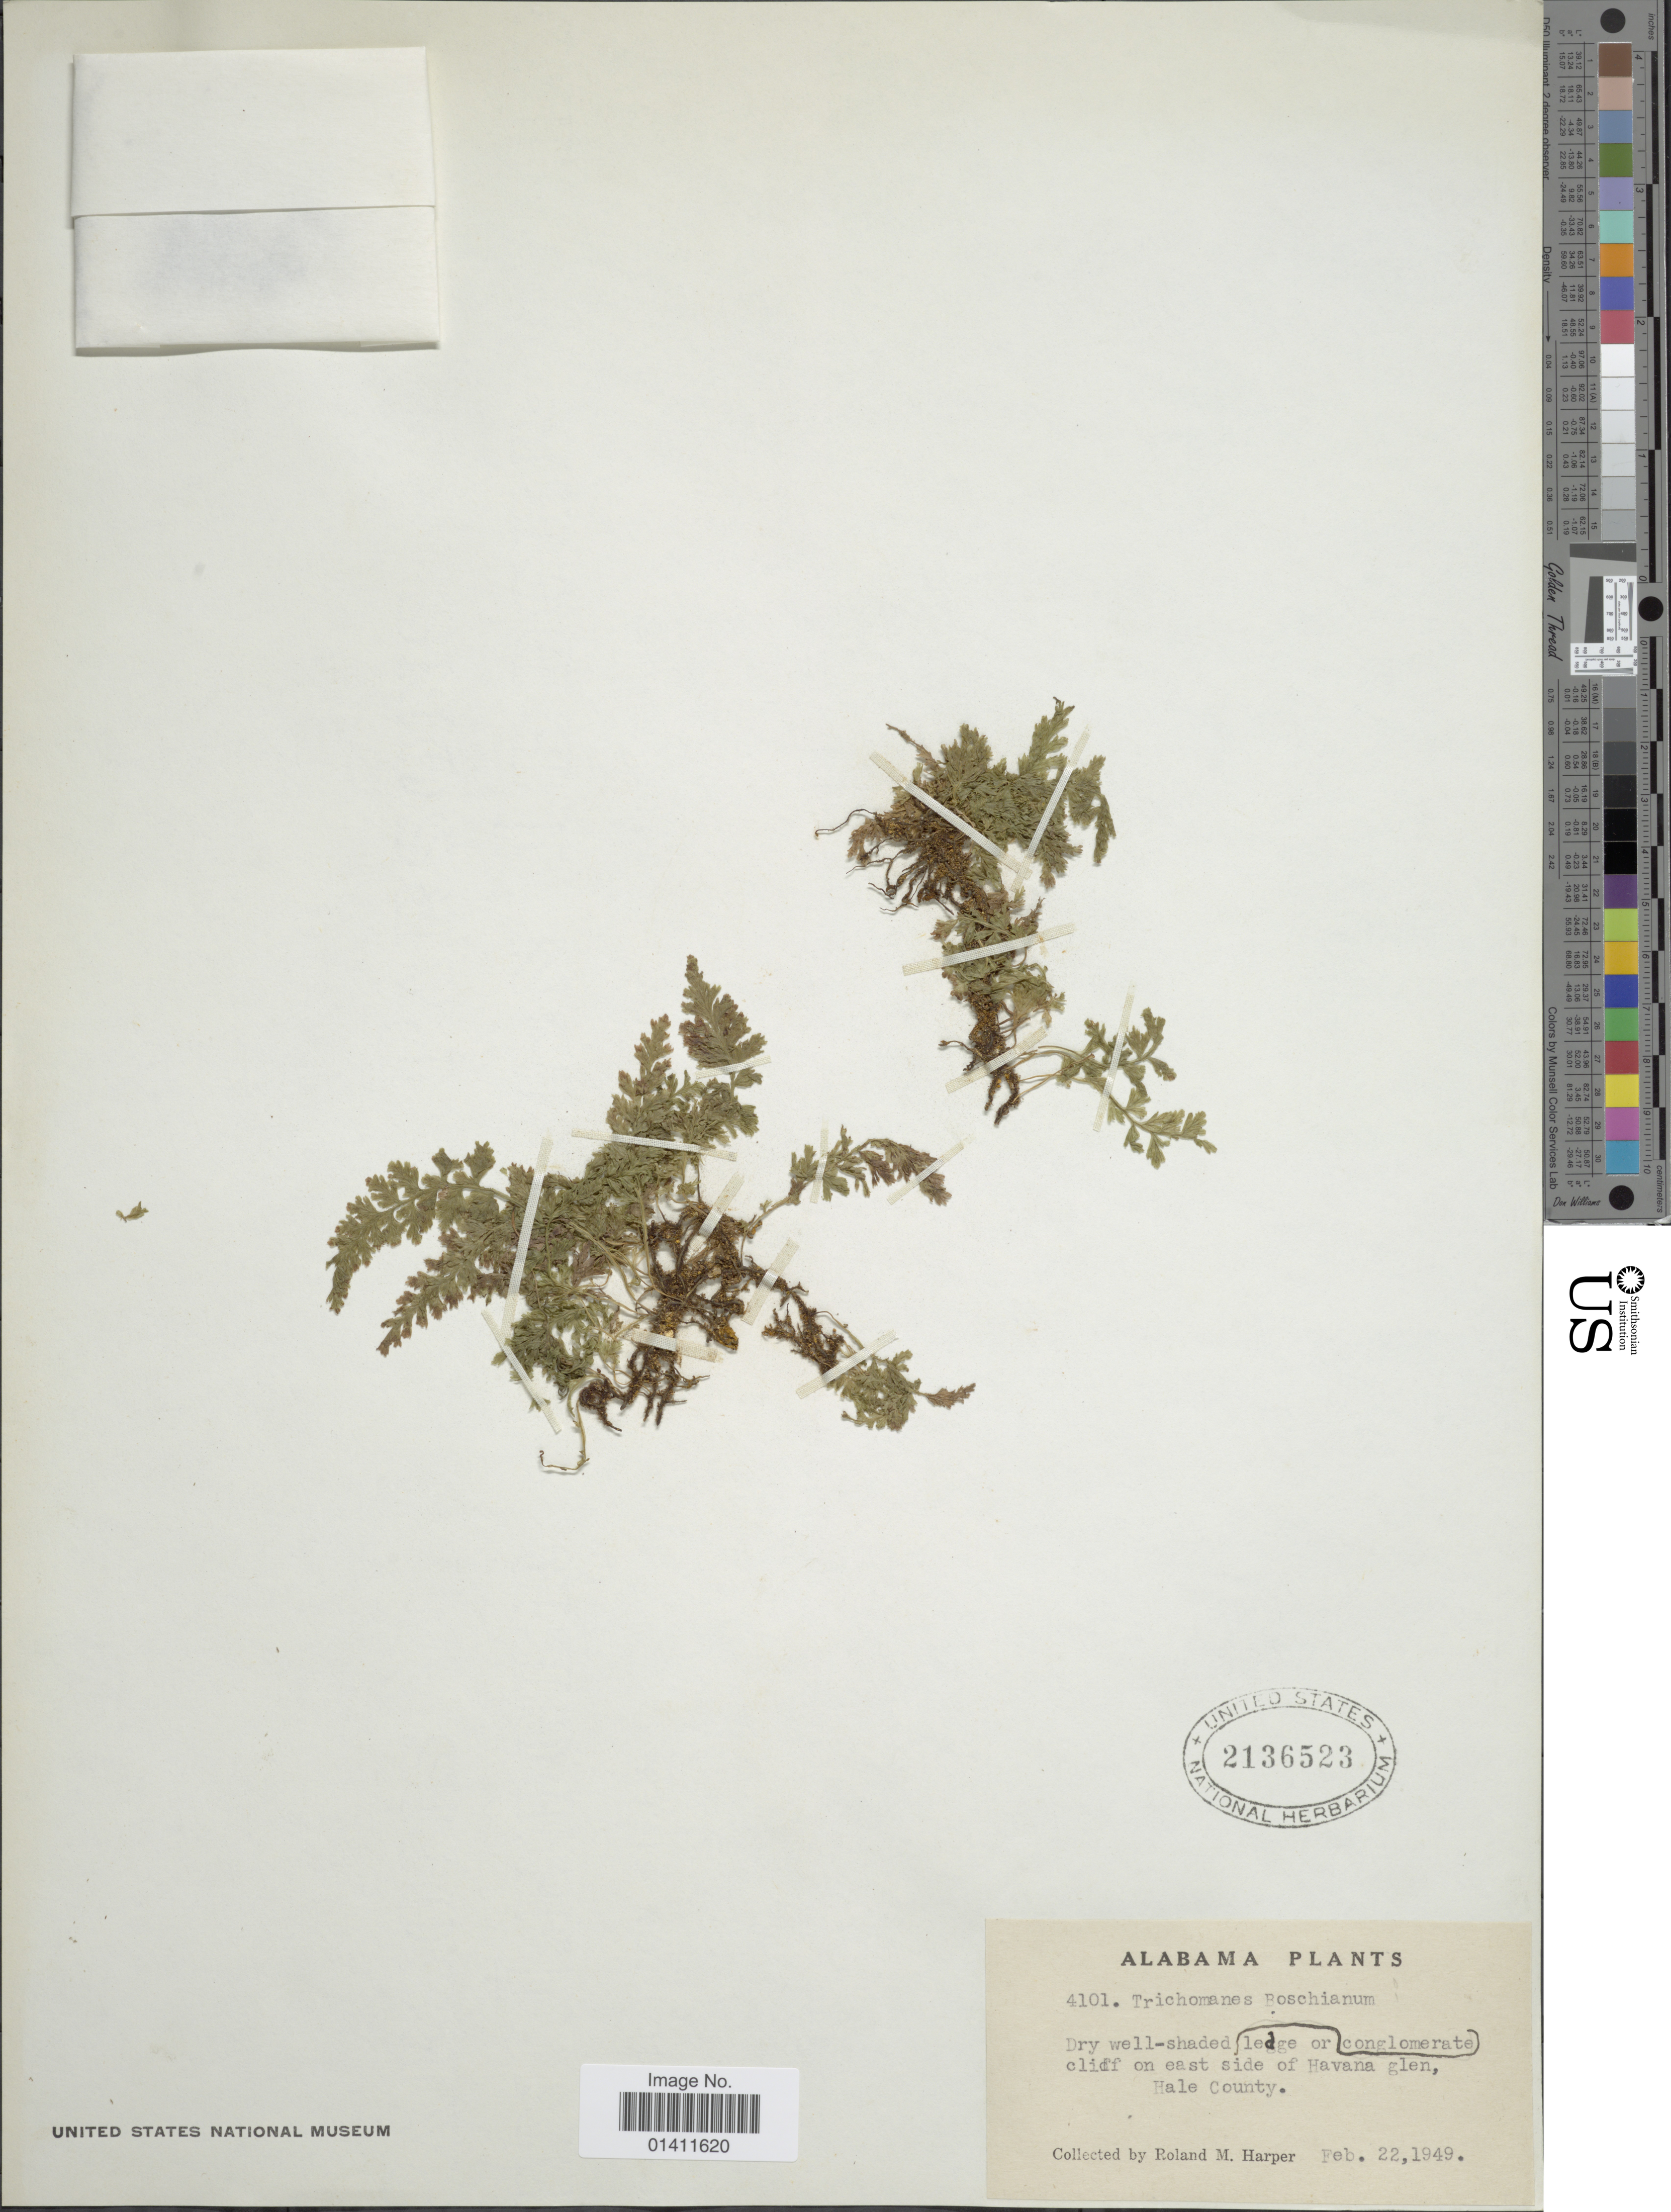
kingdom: Plantae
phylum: Tracheophyta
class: Polypodiopsida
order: Hymenophyllales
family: Hymenophyllaceae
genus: Vandenboschia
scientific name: Vandenboschia boschiana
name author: (J.W. Sturm ex Bosch) Ebihara & K. Iwats.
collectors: R. M. Harper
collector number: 4101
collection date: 1949-02-22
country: United States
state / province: Alabama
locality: Cliff on east side of Havana glen, Hale County.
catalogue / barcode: US 2136523